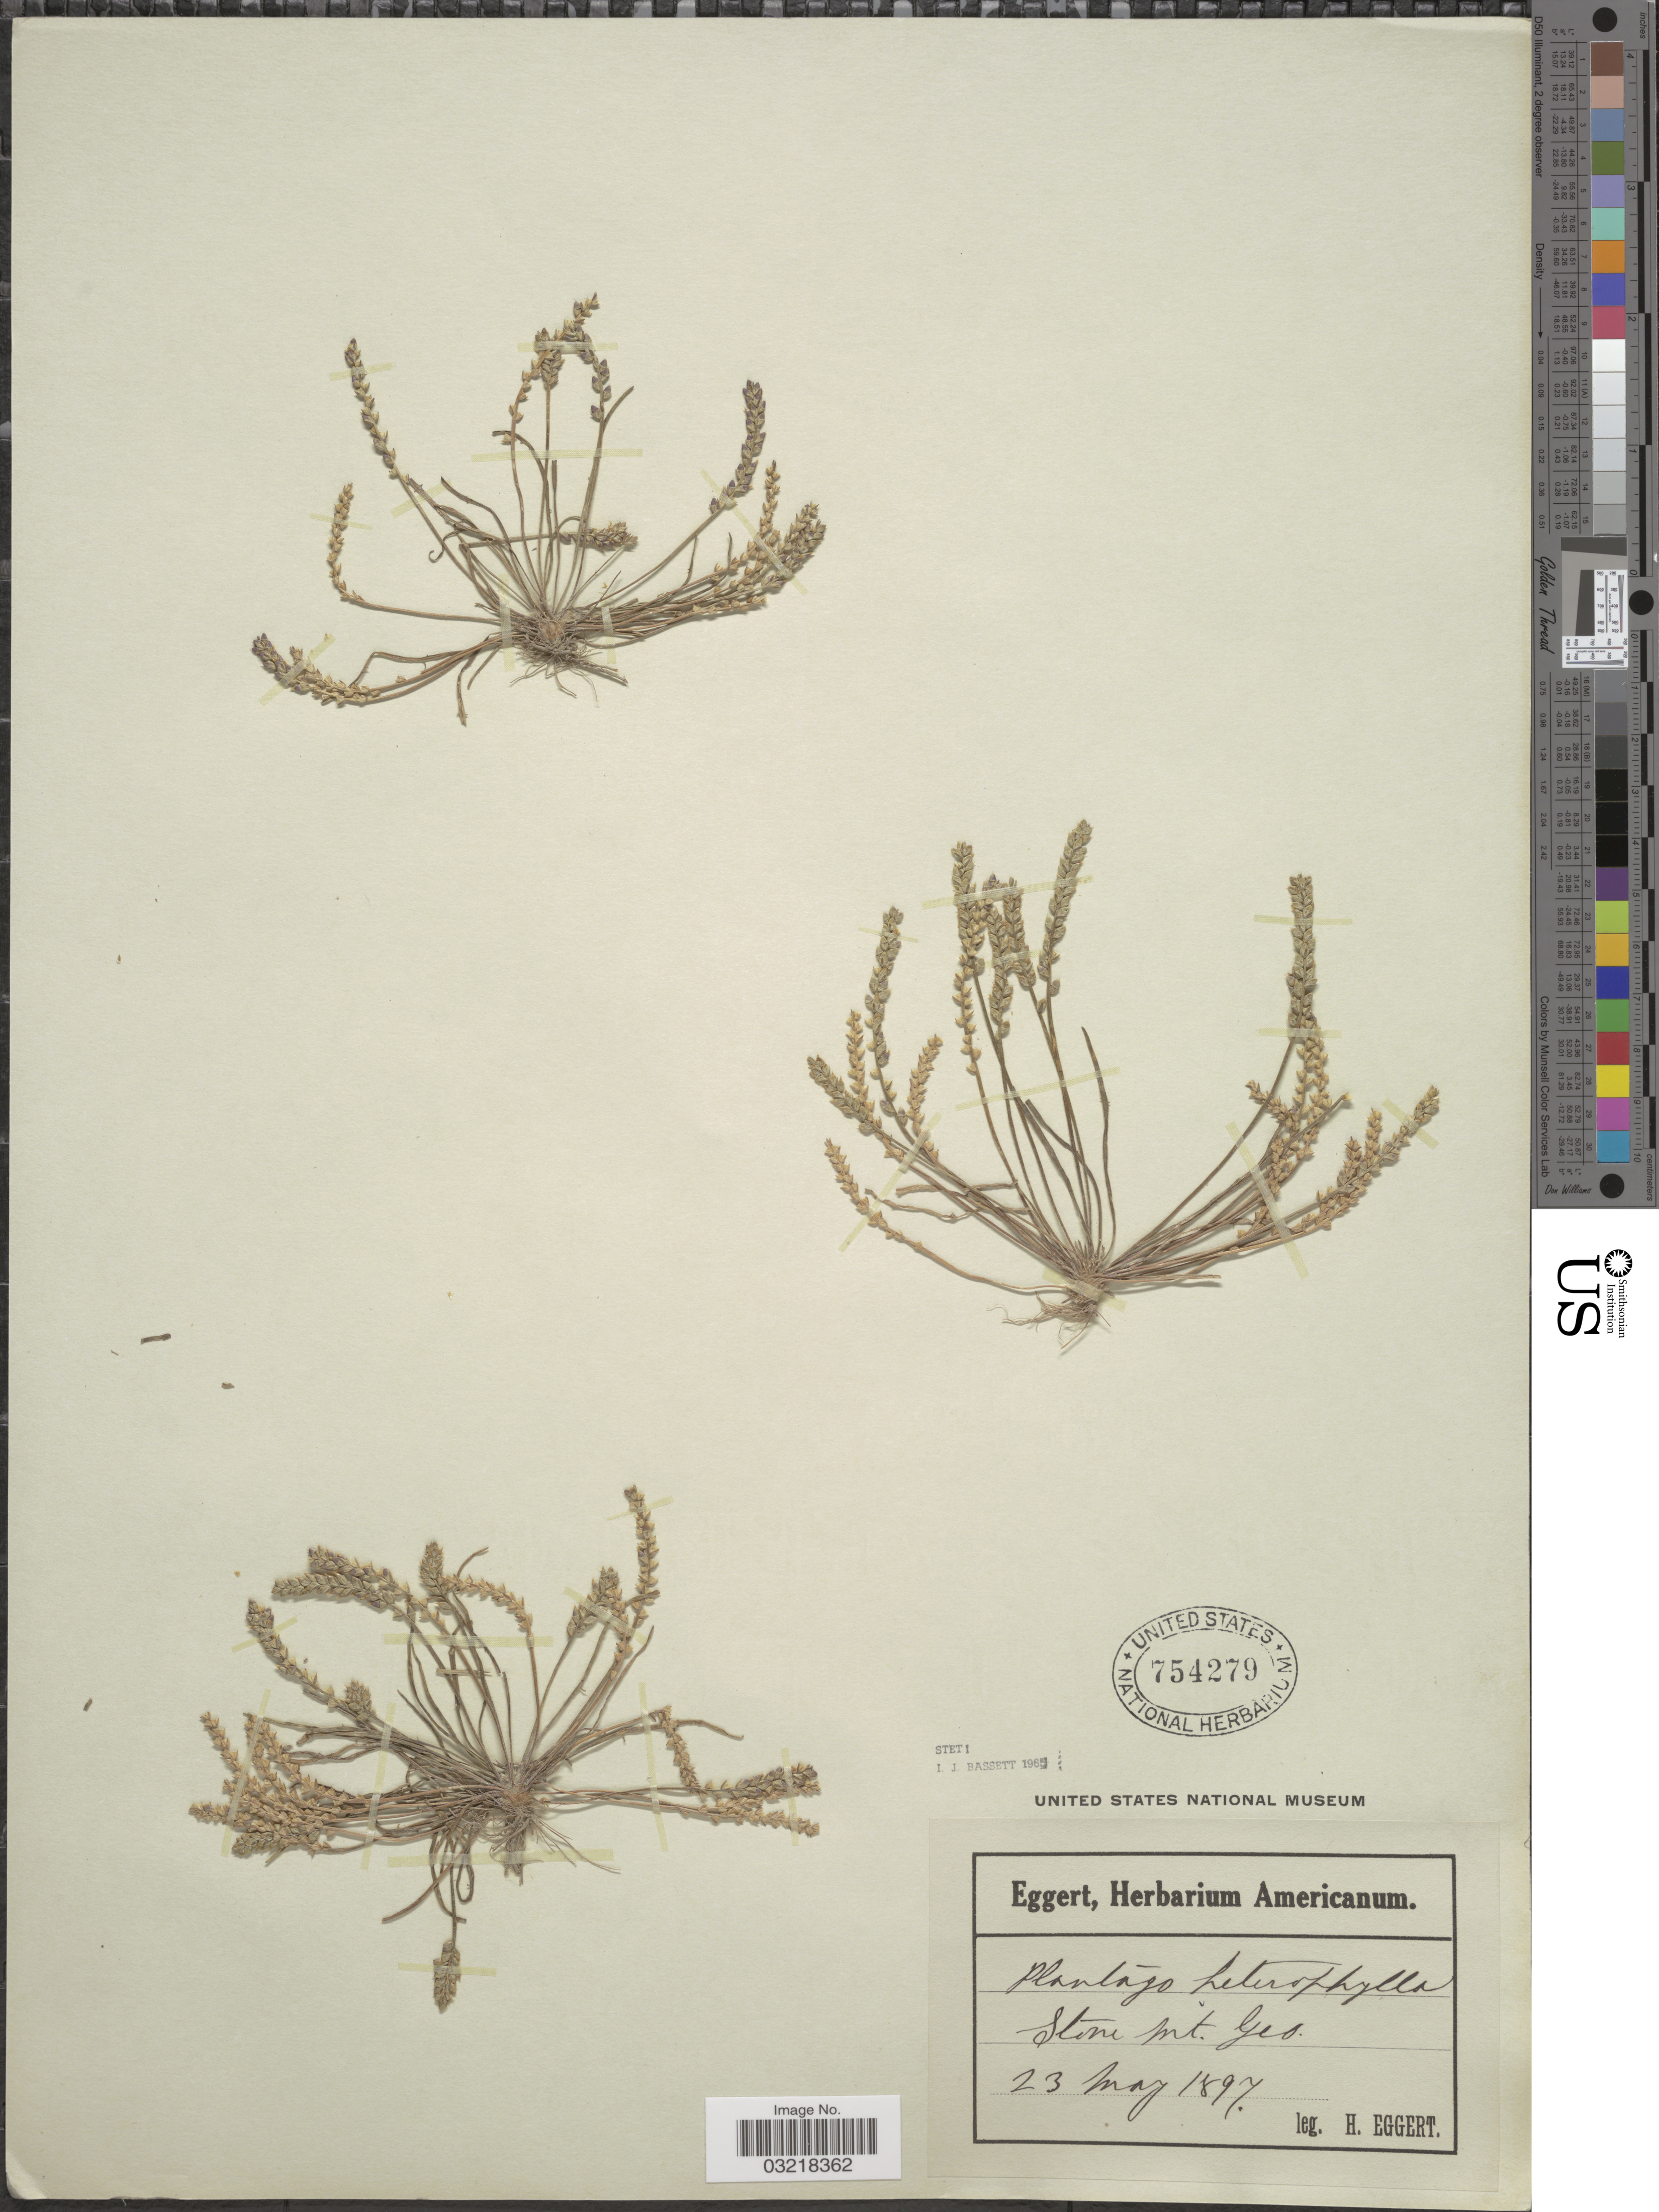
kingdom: Plantae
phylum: Tracheophyta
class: Magnoliopsida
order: Lamiales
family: Plantaginaceae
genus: Plantago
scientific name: Plantago heterophylla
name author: Nutt.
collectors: H. Eggert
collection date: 1897-05-23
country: United States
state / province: Georgia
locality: Stone Mt.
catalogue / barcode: US 754279